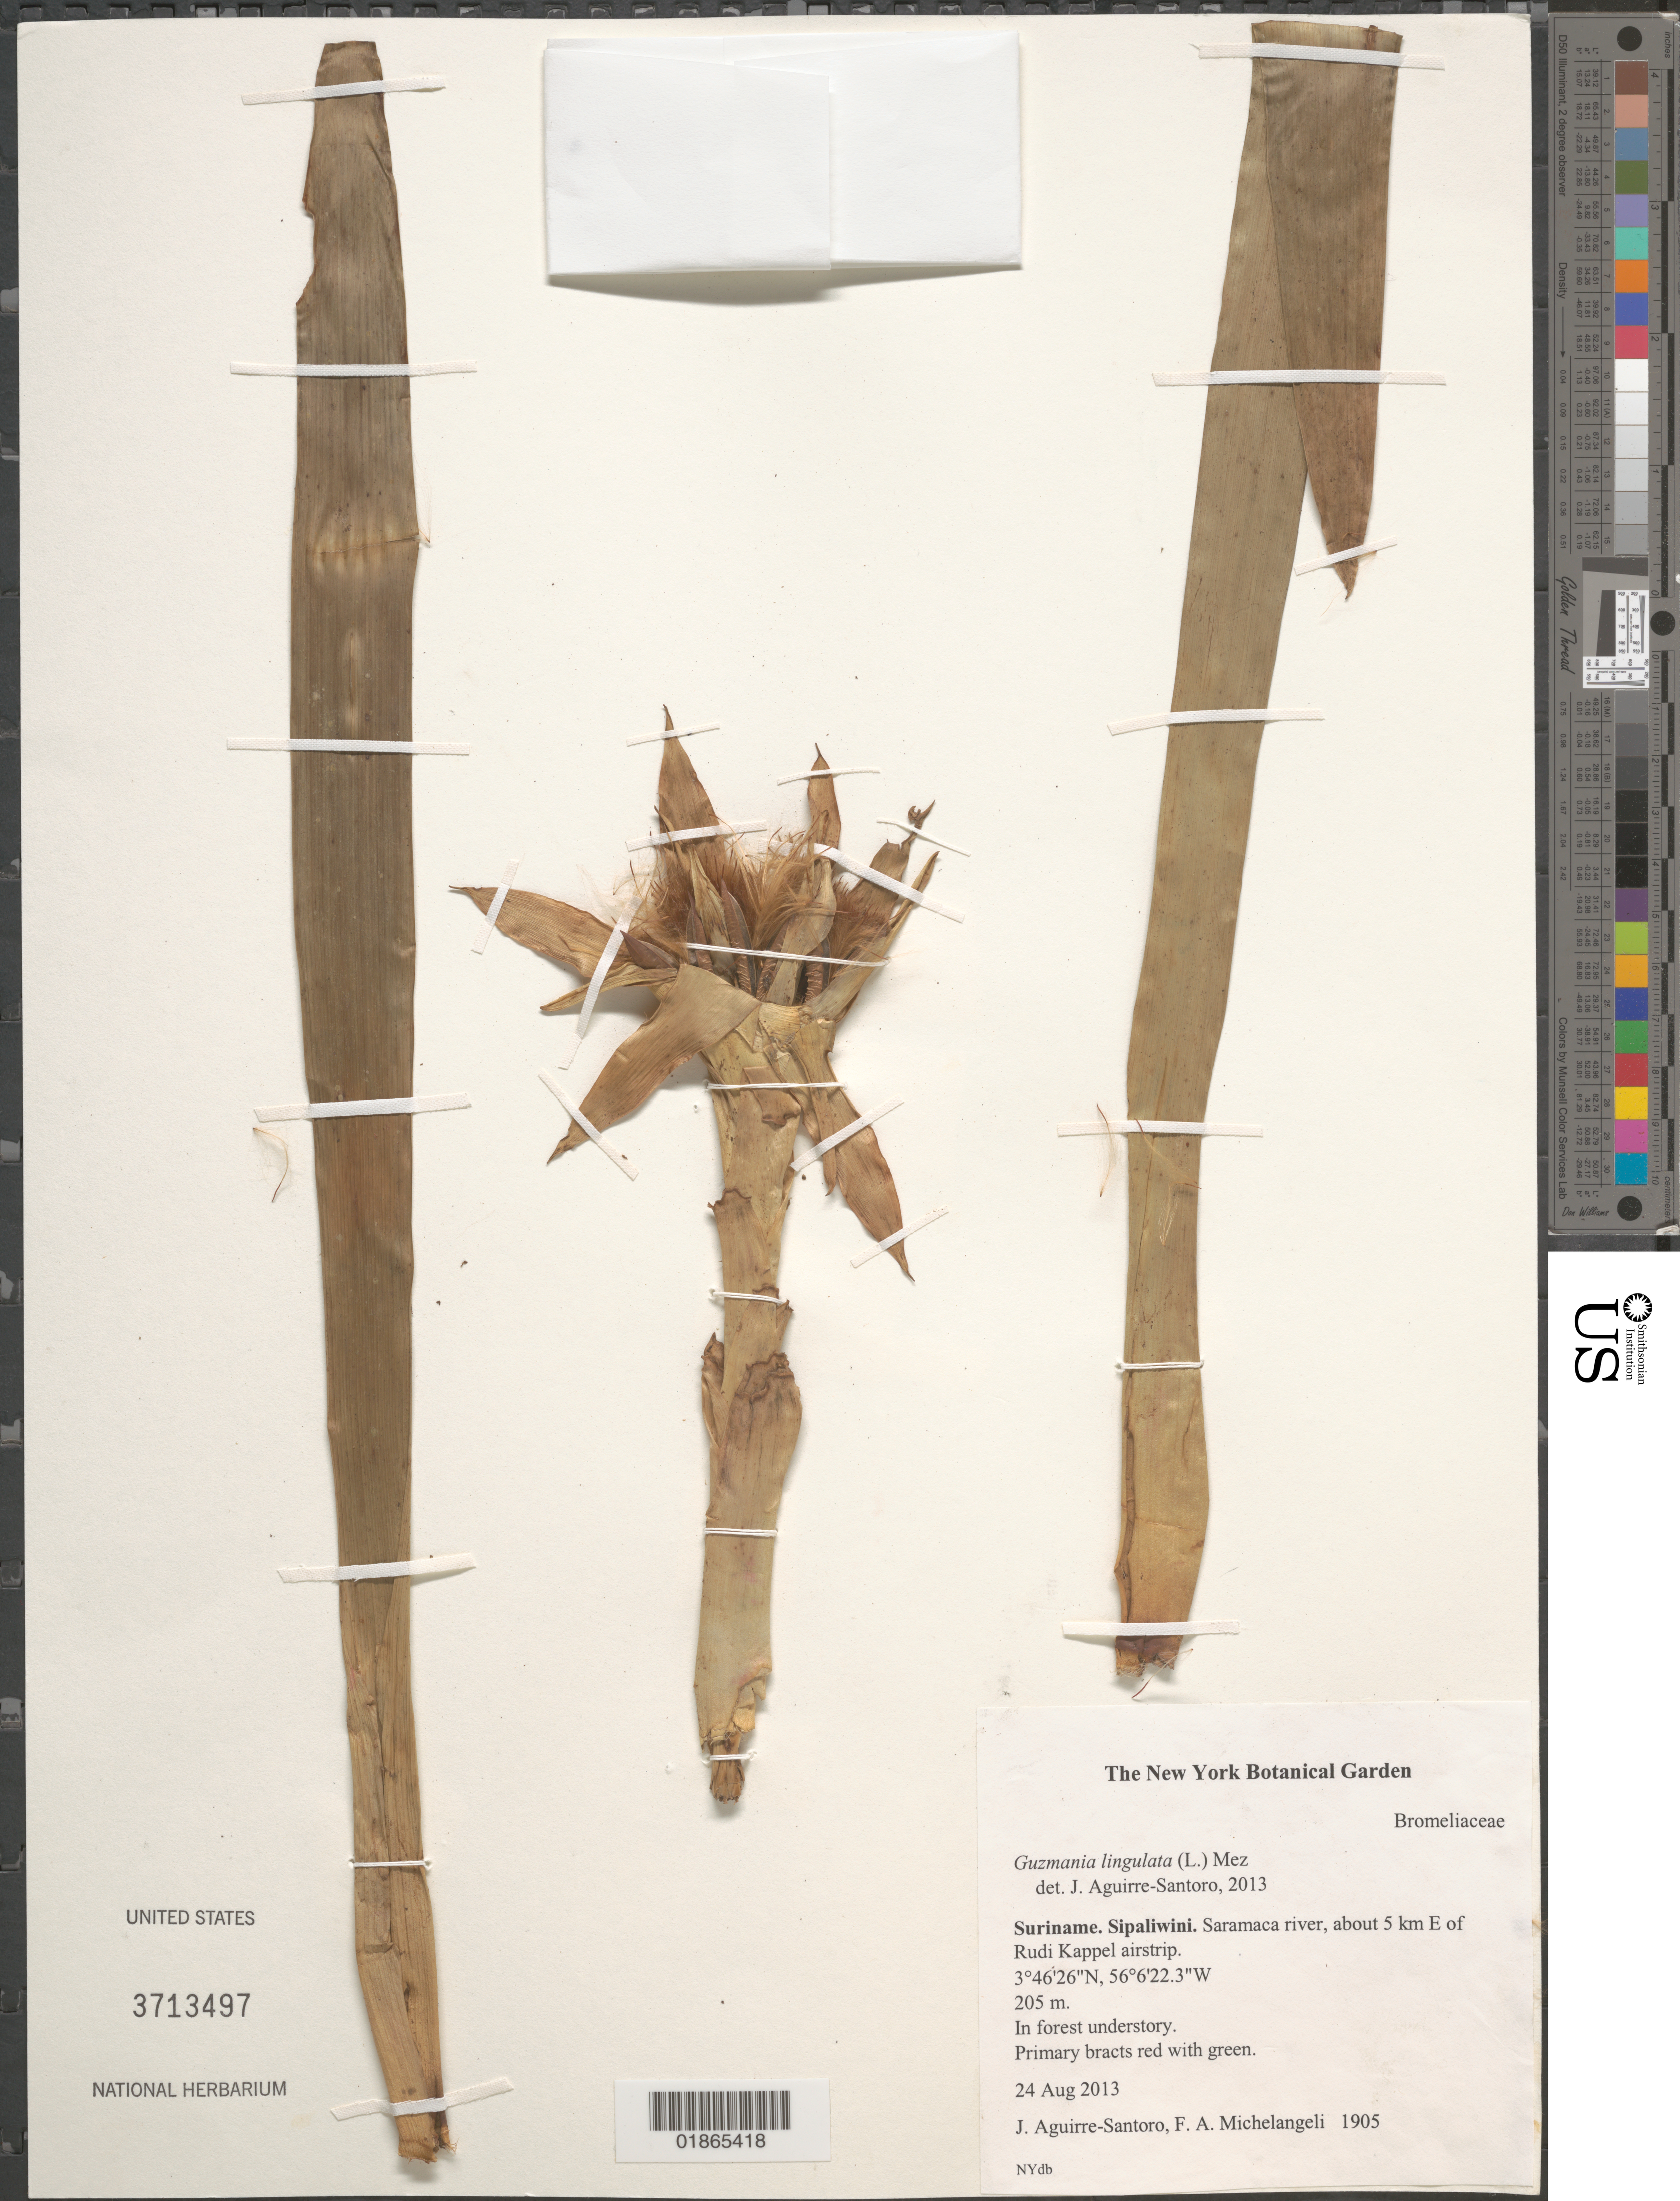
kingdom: Plantae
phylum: Tracheophyta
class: Liliopsida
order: Poales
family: Bromeliaceae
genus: Guzmania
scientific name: Guzmania lingulata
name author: (L.) Mez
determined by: Aguirre-Santoro, Julian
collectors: J. Aguirre-Santoro & F. A. Michelangeli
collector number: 1905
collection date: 2013-08-24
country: Suriname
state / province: Sipaliwini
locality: Sipaliwini. Saramaca river, about 5 km E of Rudi Kappel airstrip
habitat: In forest understory.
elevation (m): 205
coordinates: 3 46 26 N, 56 6 22.3 W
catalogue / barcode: US 3713497